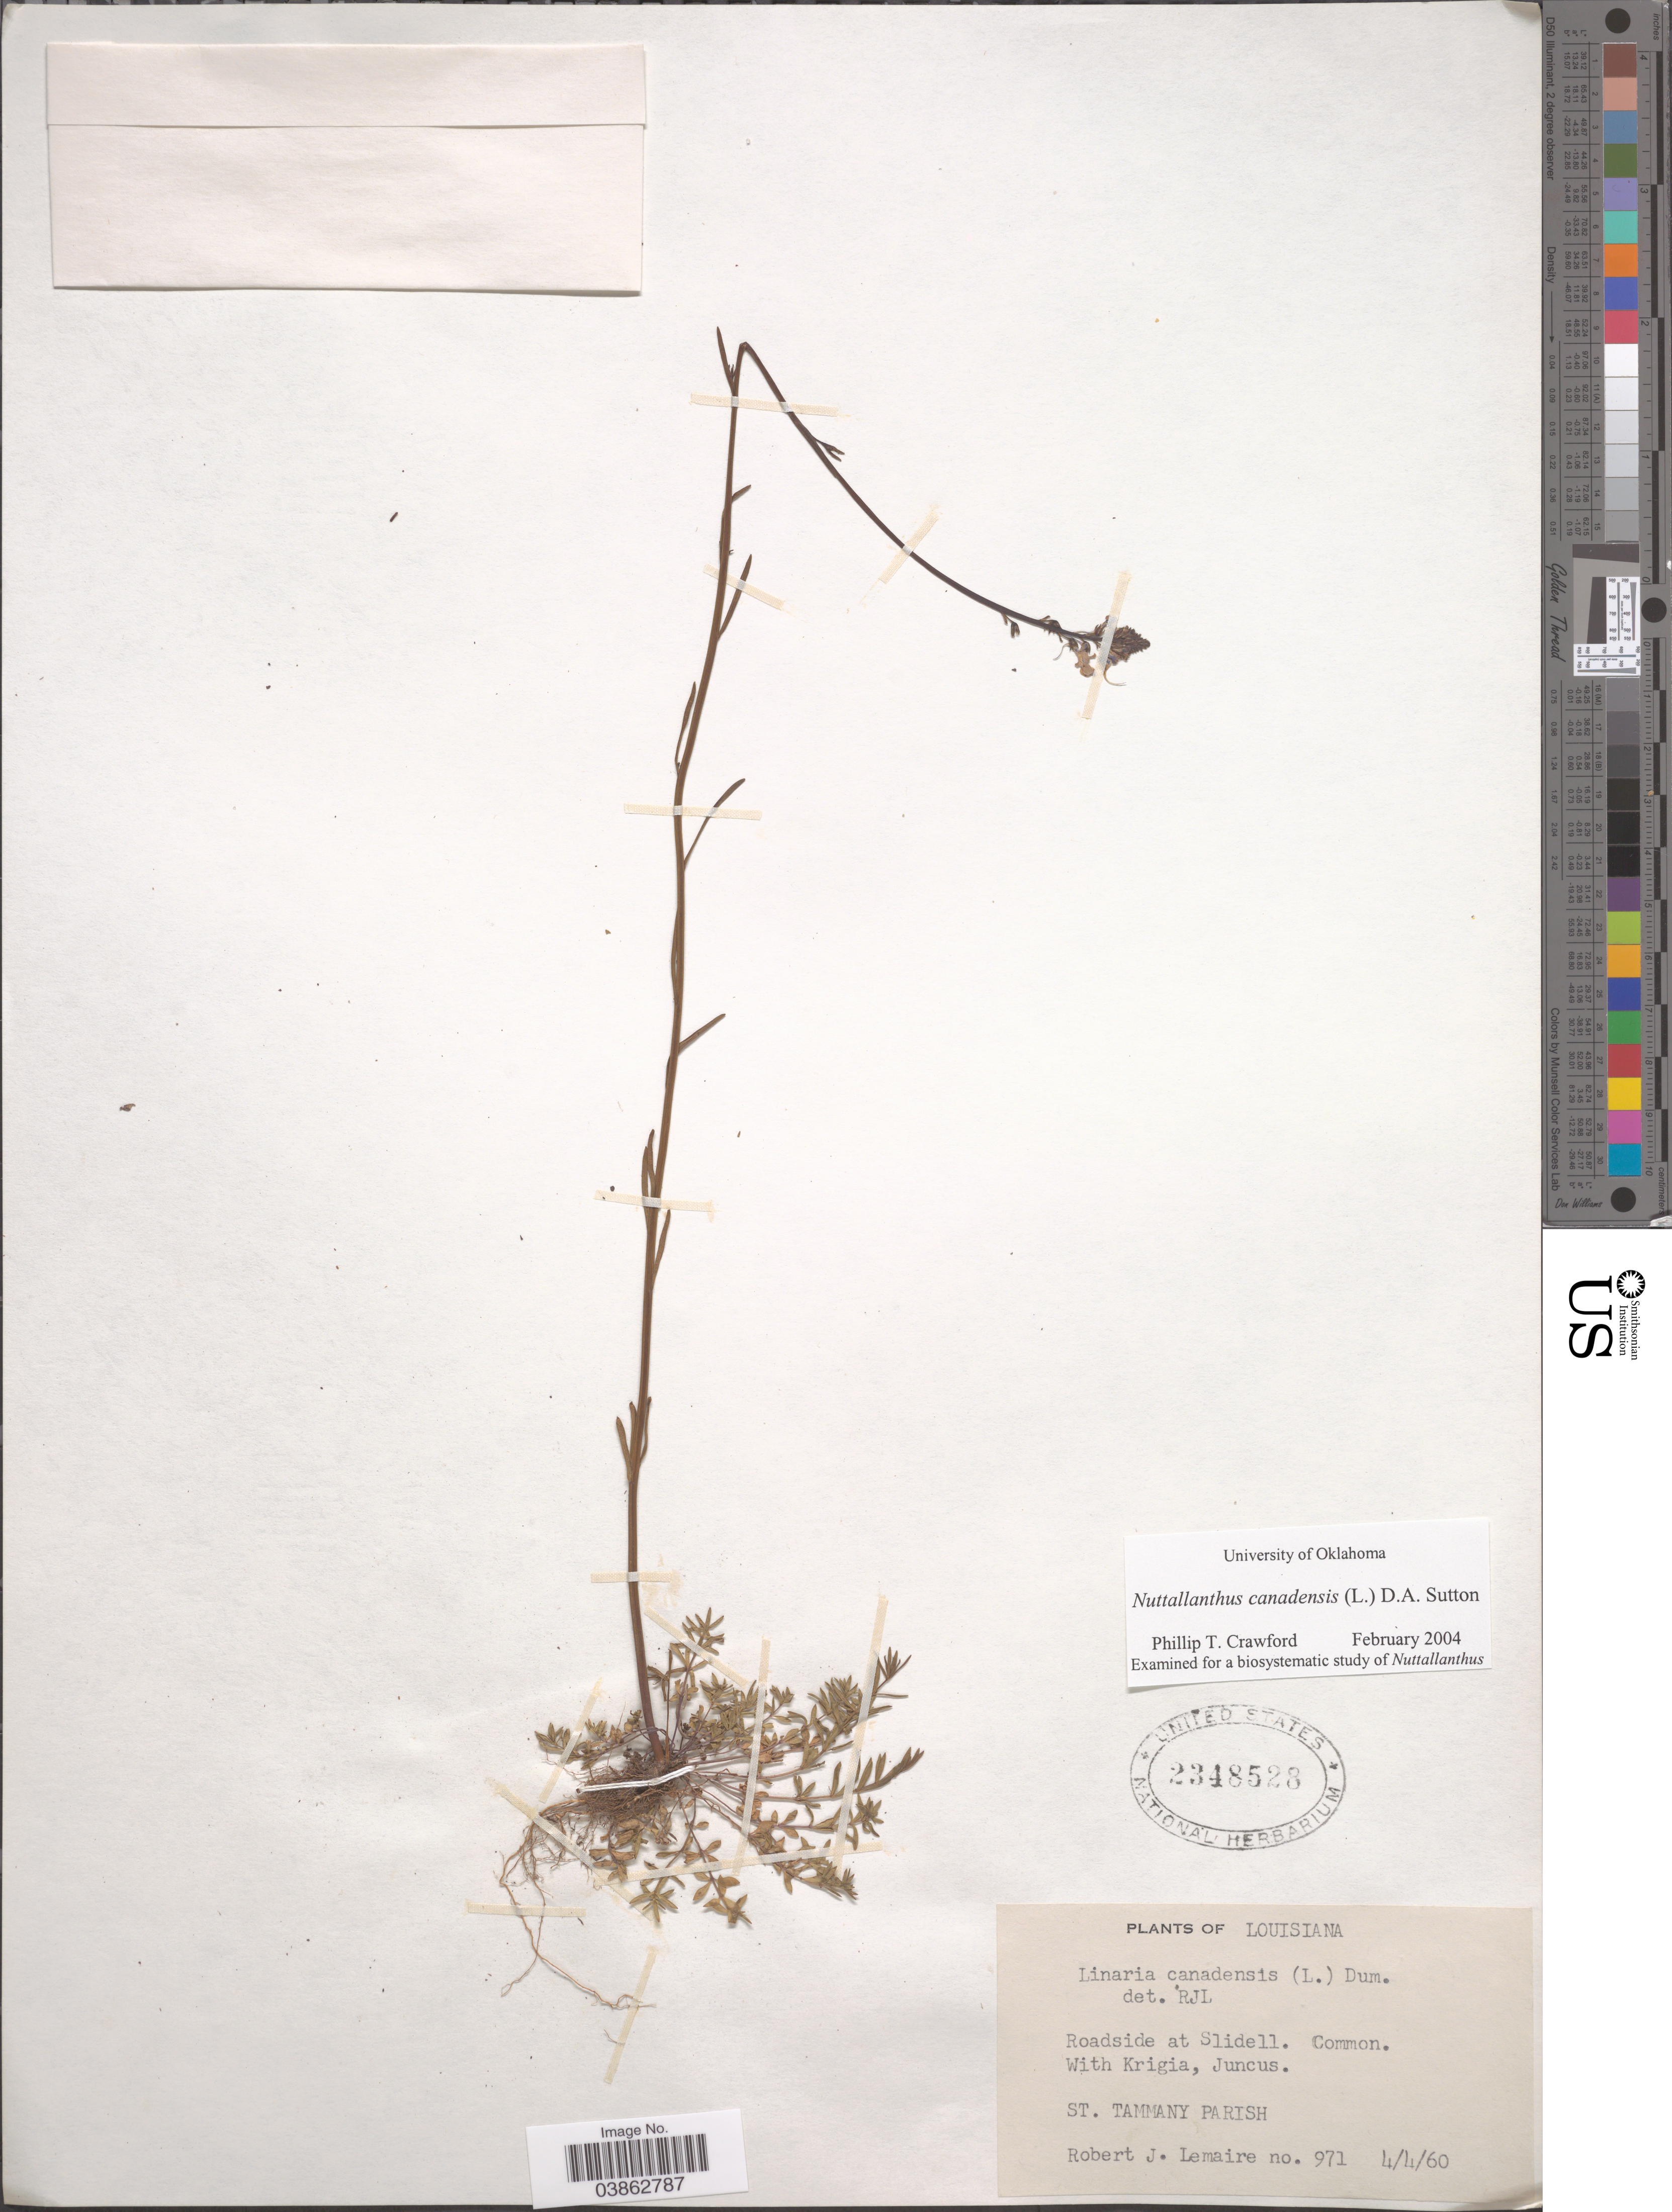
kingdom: Plantae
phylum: Tracheophyta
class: Magnoliopsida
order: Lamiales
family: Plantaginaceae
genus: Linaria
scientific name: Linaria canadensis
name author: (L.) Dum. Cours.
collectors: R. J. Lemaire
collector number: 971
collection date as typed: Transcribed d/m/y: 4/4/60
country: United States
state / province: Louisiana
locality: Roadside at Slidell. St. Tammany Parish.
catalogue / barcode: US 2348528